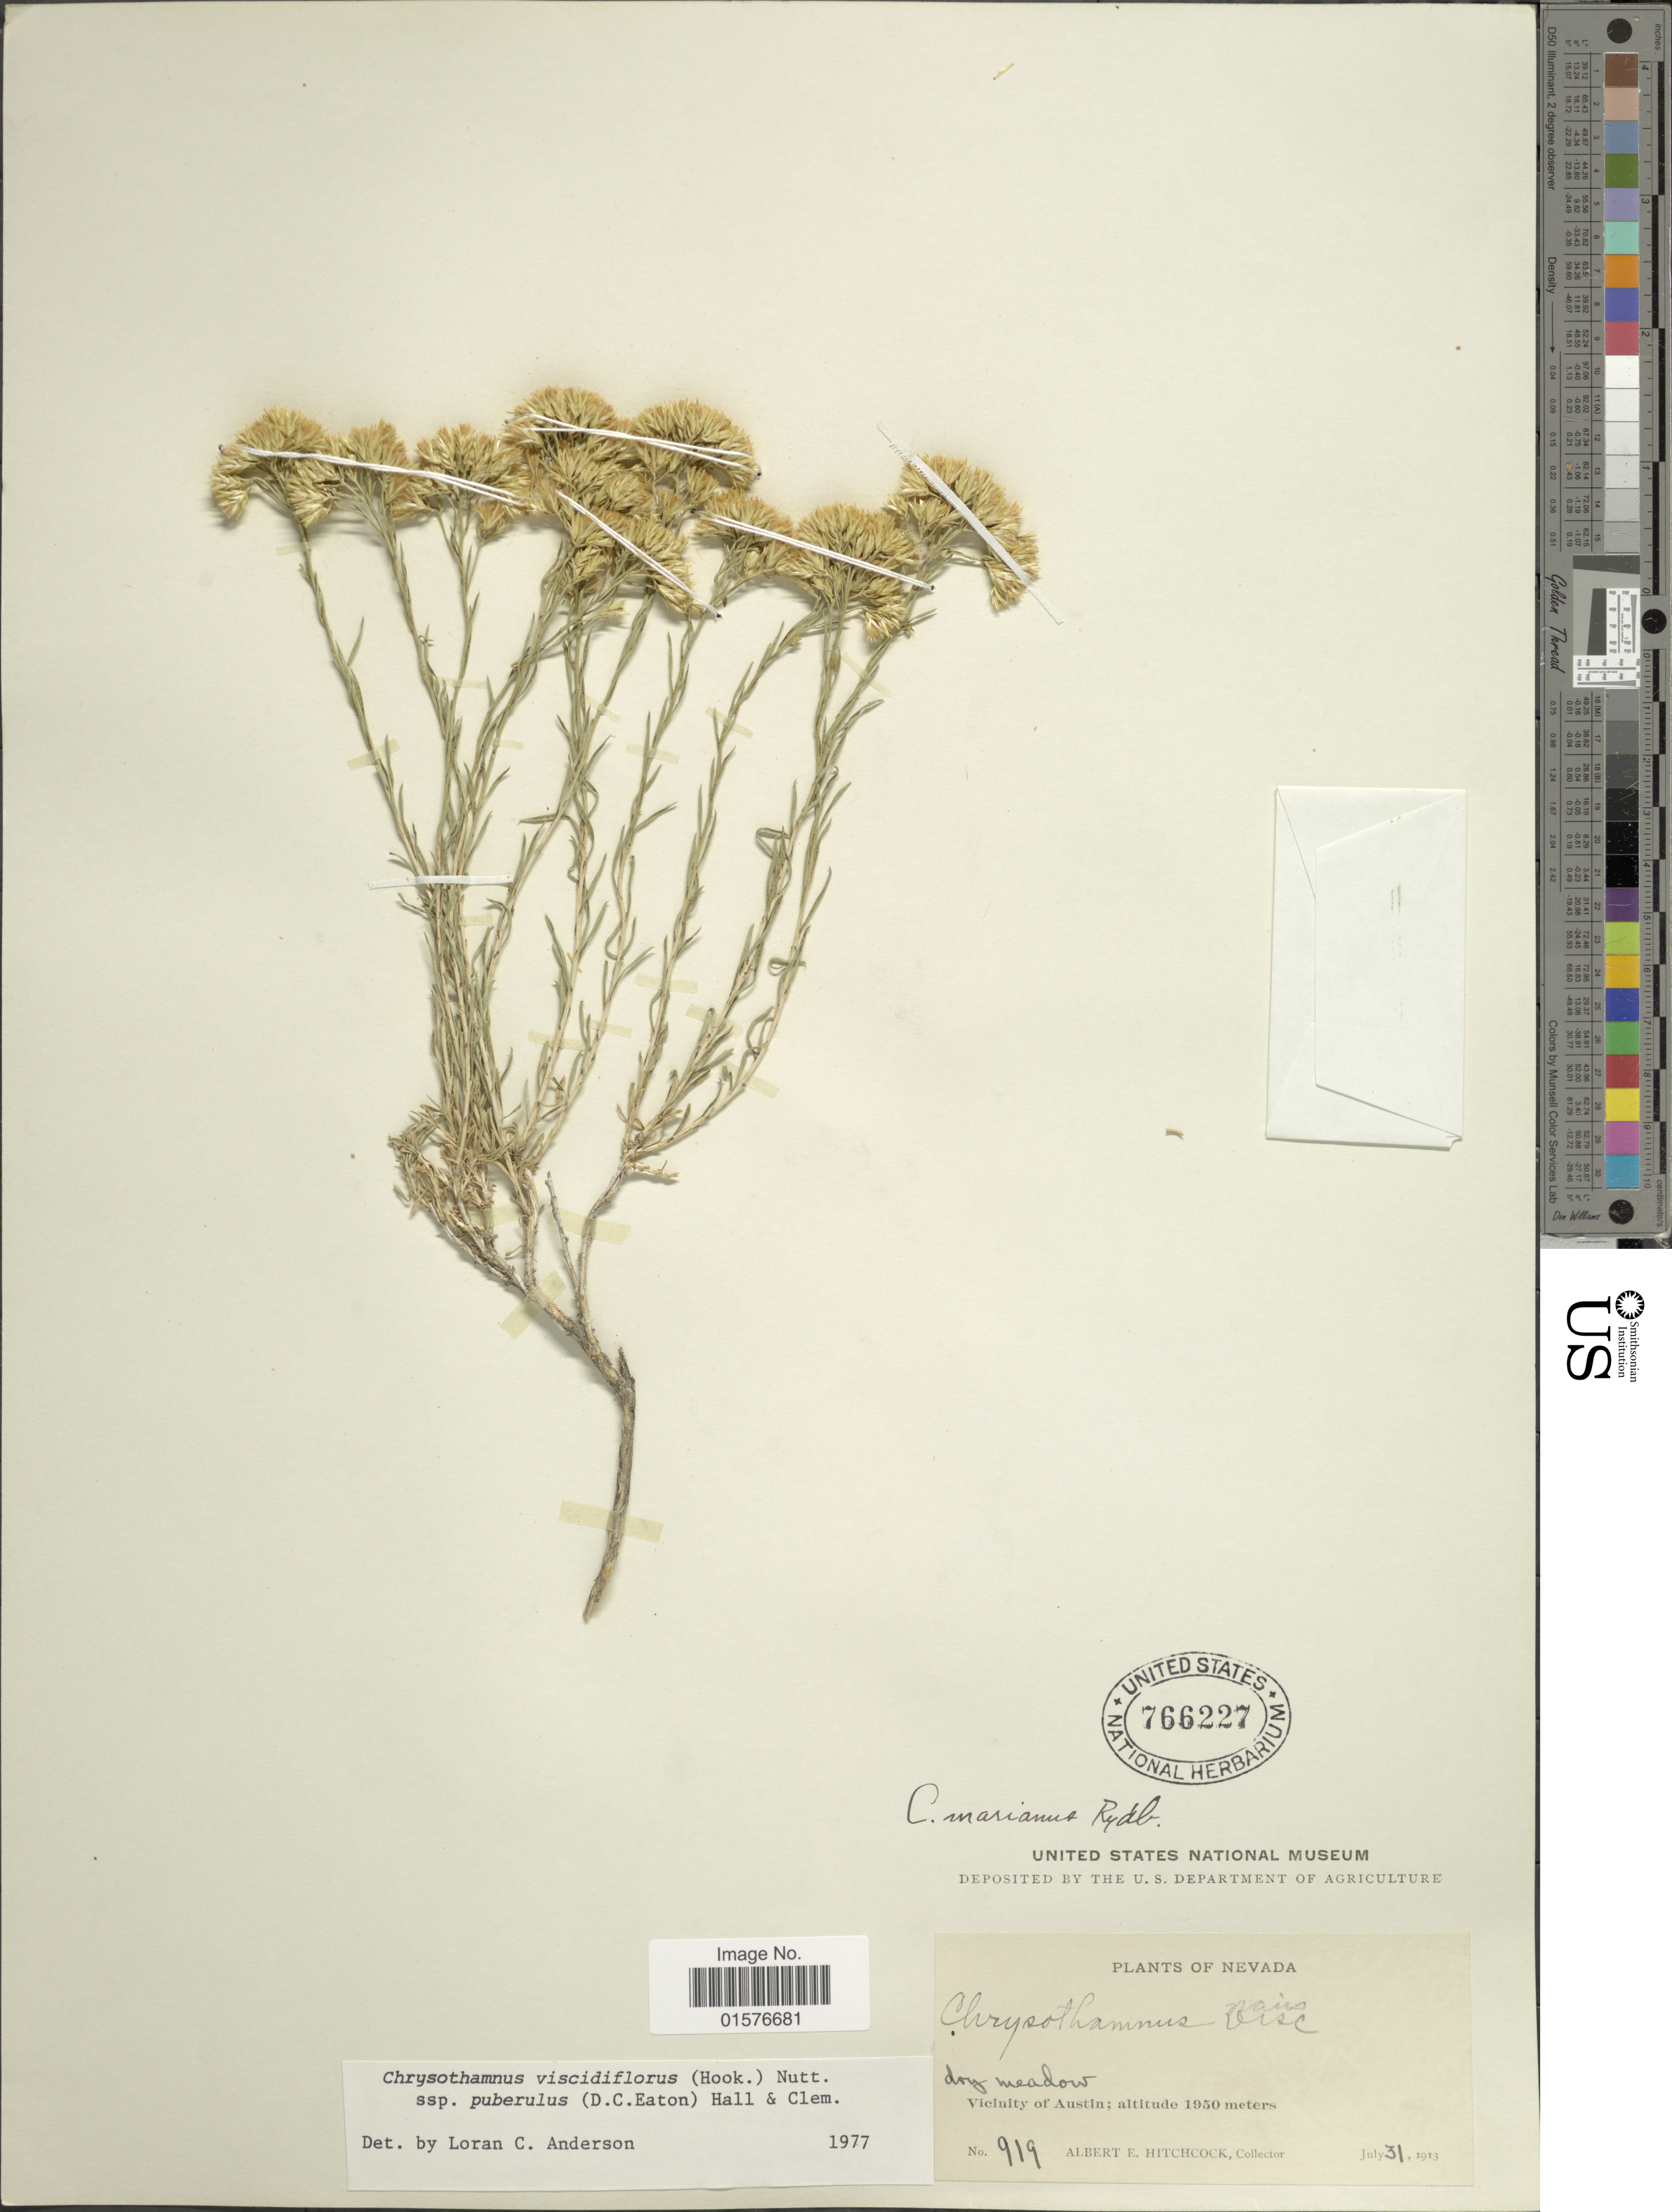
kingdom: Plantae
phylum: Tracheophyta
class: Magnoliopsida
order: Asterales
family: Asteraceae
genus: Chrysothamnus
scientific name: Chrysothamnus viscidiflorus subsp. puberulus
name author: (D.C. Eaton) H.M. Hall & Clem.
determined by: Urbatsch, Lowell E., Curator (LSU), Louisiana State University (UNITED STATES)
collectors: A. Hitchcock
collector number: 919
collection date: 1913-07-31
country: United States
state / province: Nevada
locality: Vicinity of Austin.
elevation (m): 1950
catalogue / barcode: US 766227